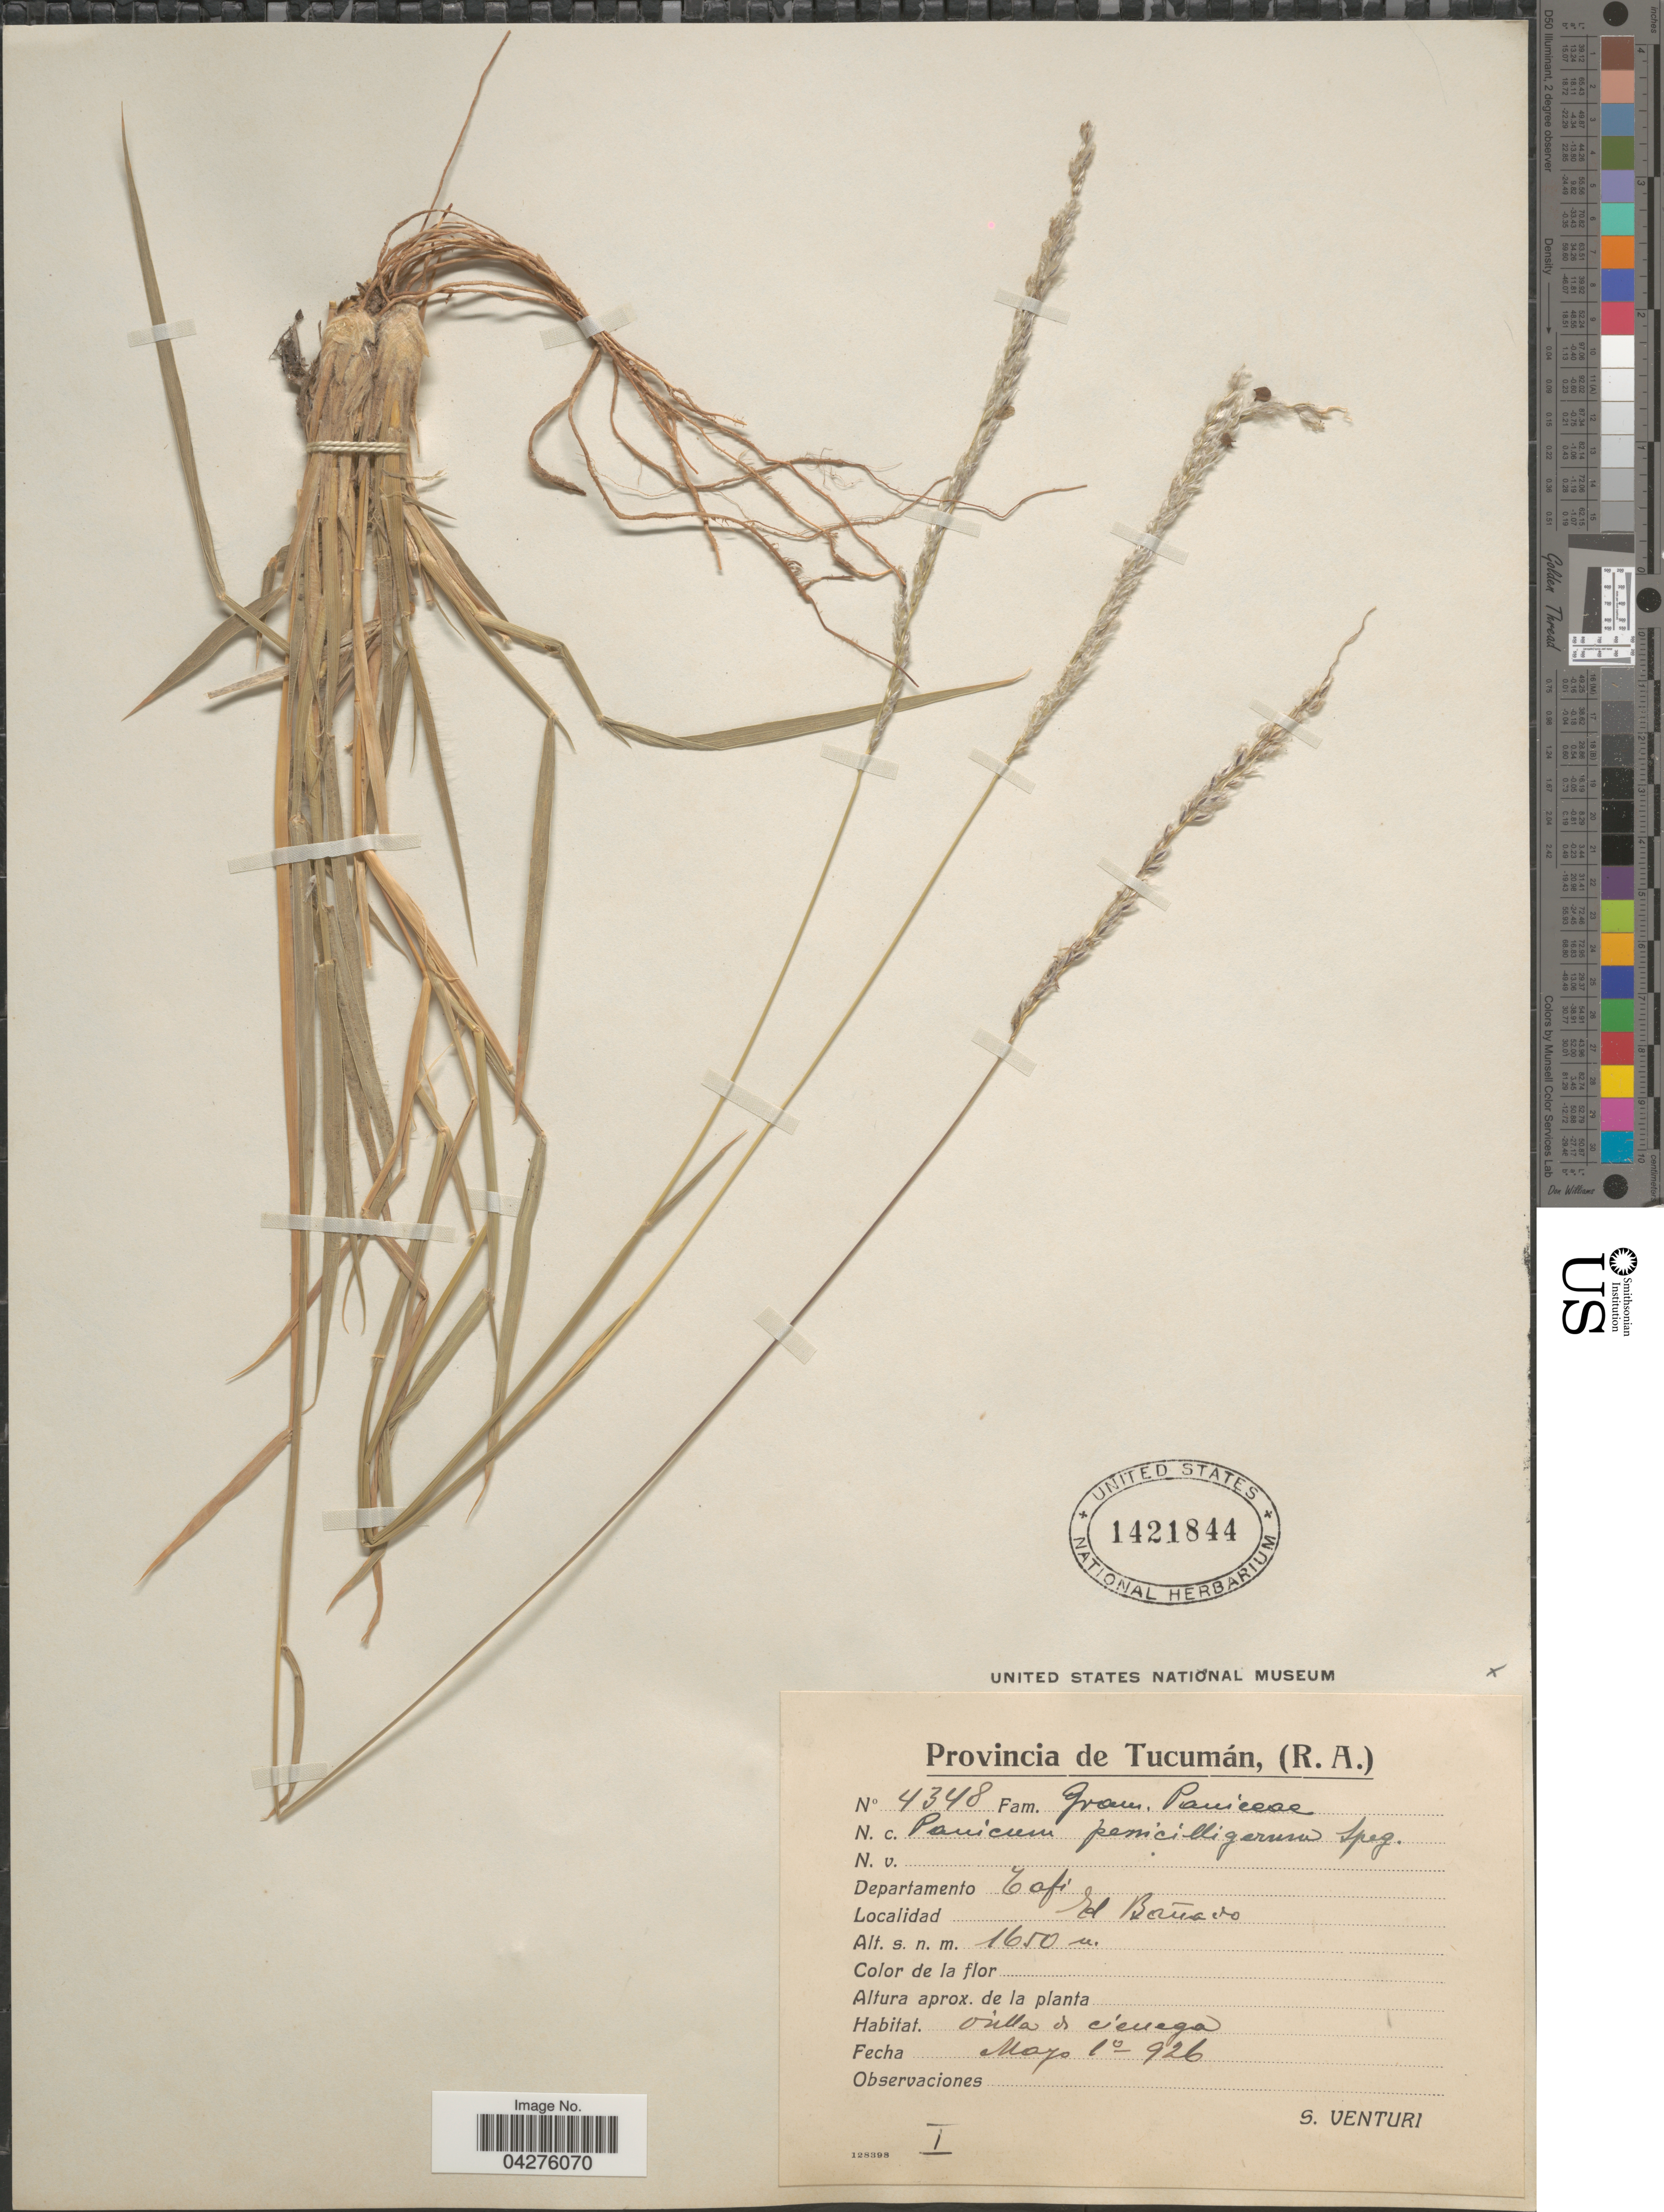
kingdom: Plantae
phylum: Tracheophyta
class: Liliopsida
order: Poales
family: Poaceae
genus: Digitaria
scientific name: Digitaria californica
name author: (Benth.) Henr.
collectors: S. Venturi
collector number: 4348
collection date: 1926-05-01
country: Argentina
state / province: Tucuman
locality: Departamento Tafi. El Bañado.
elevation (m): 1650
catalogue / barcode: US 1421844